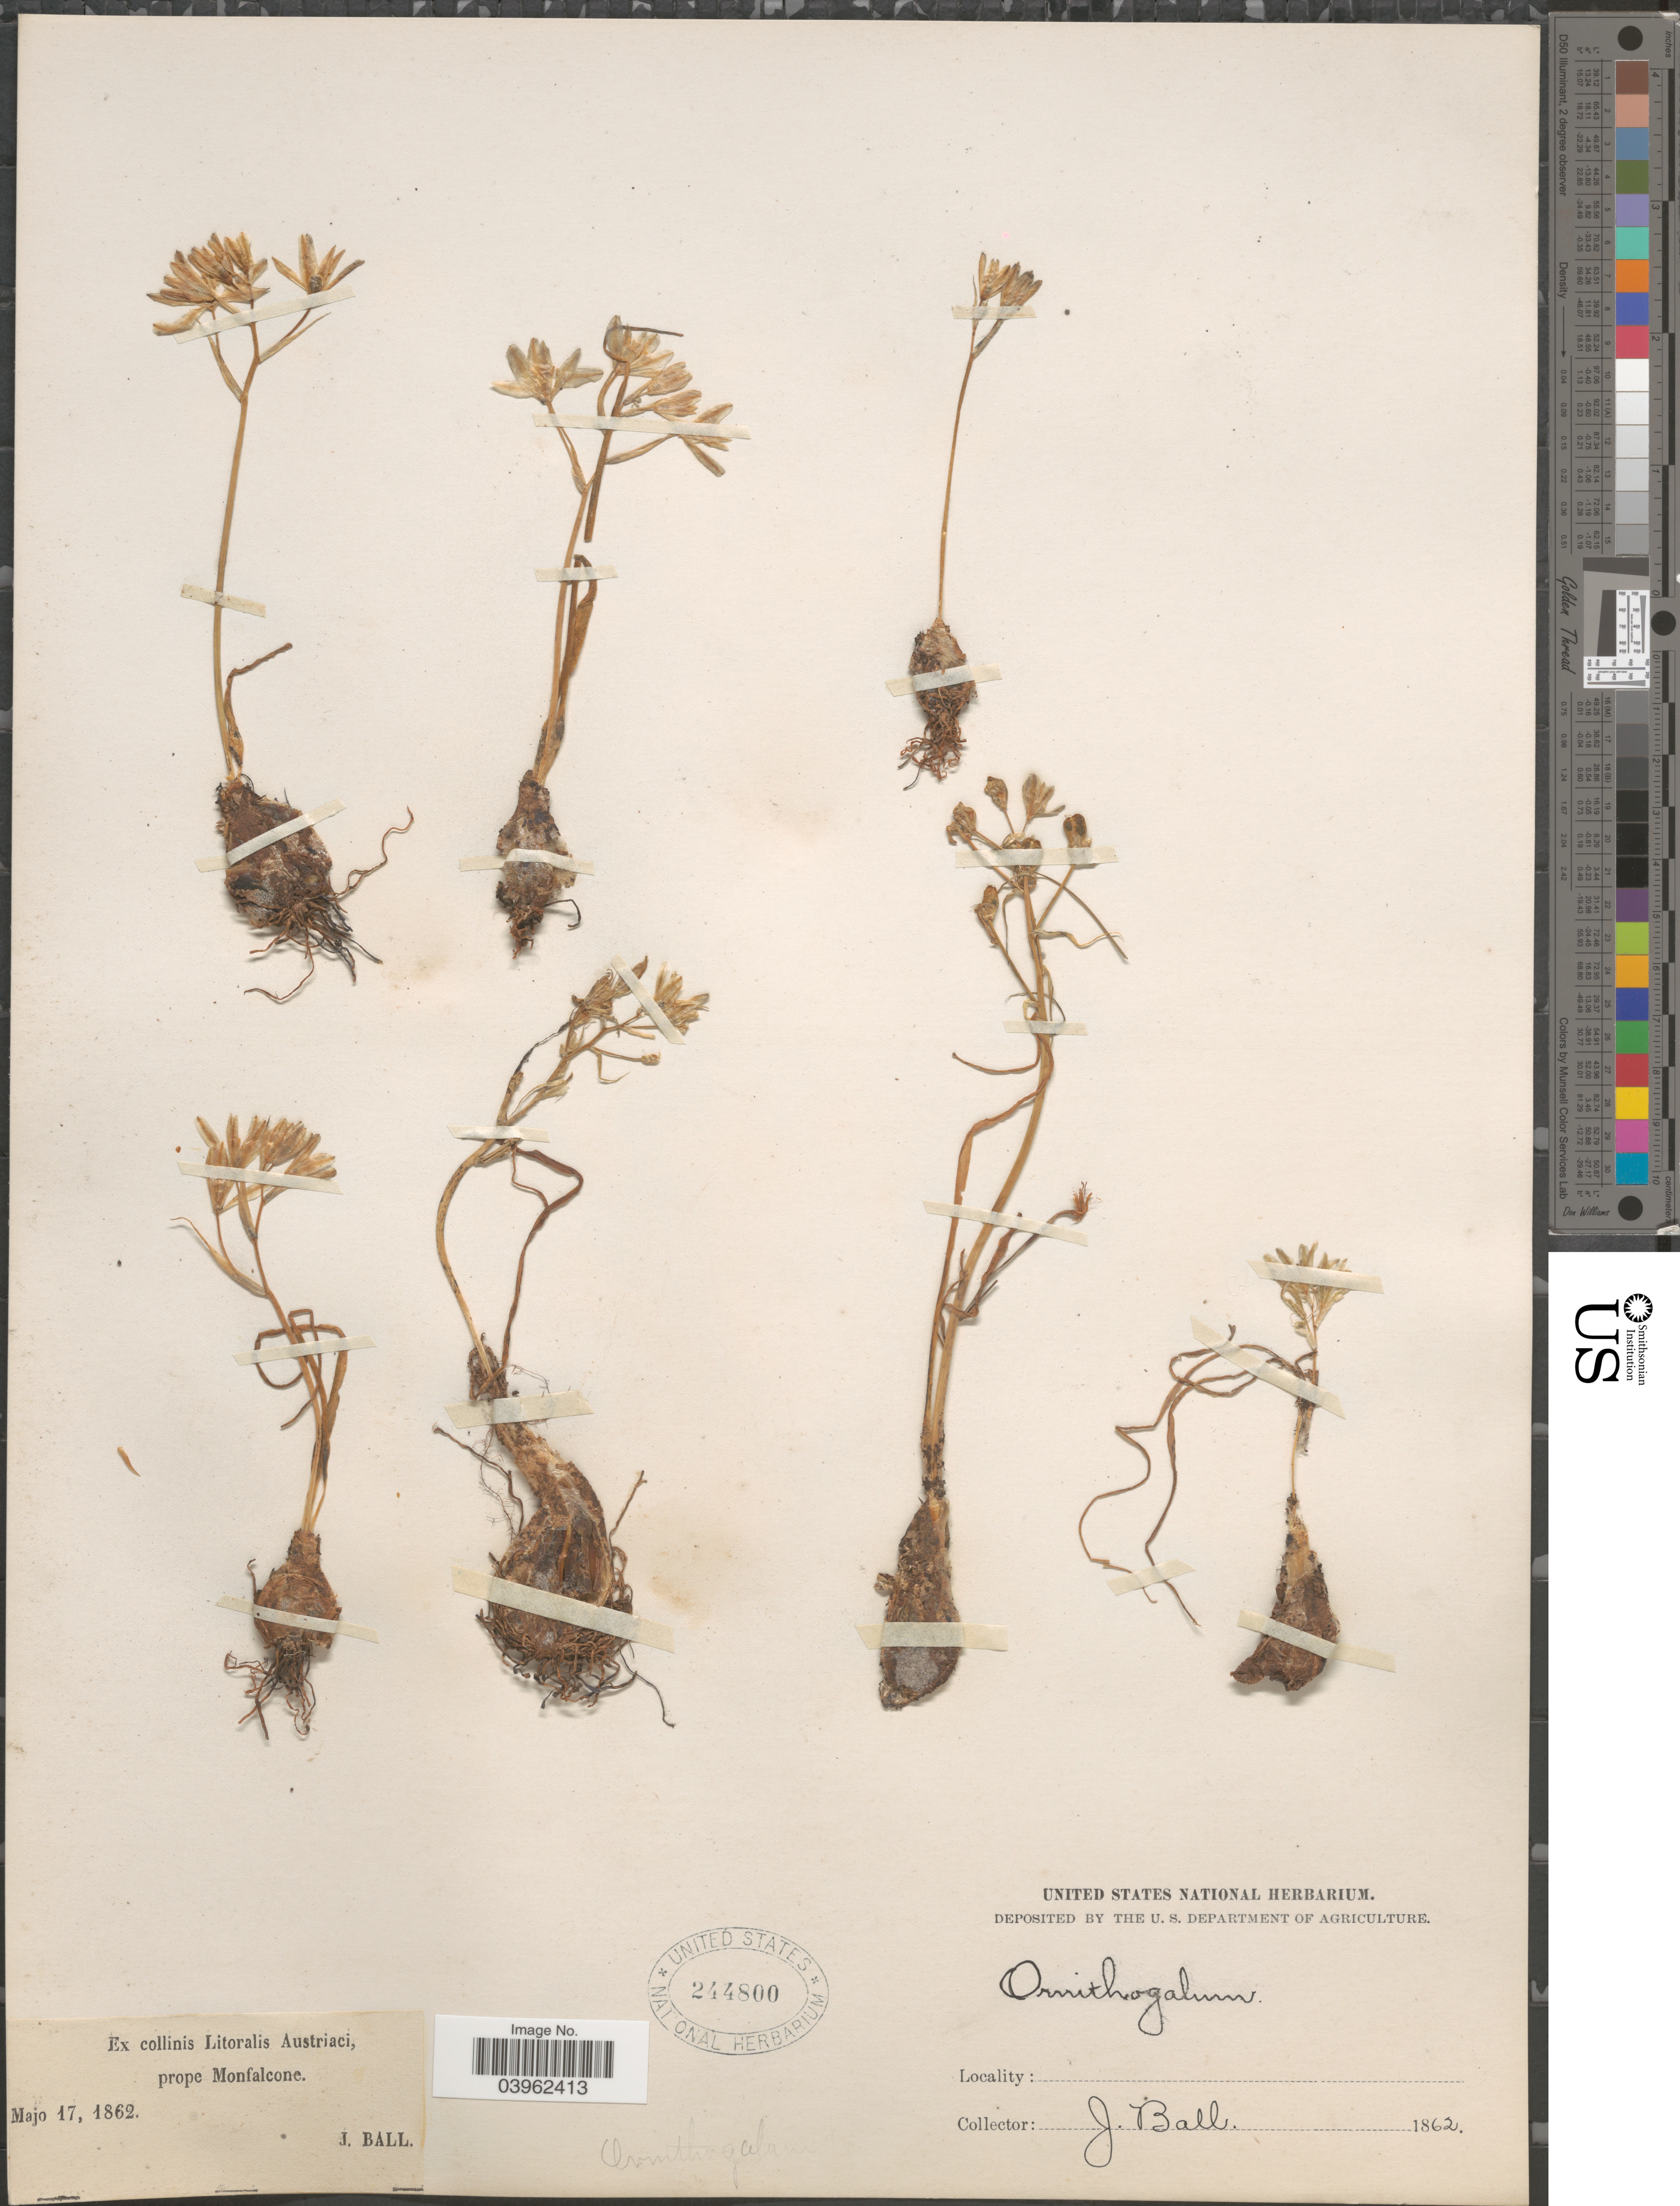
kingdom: Plantae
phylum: Tracheophyta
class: Liliopsida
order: Asparagales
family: Asparagaceae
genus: Ornithogalum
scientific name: Ornithogalum sp.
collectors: J. Ball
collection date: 1862-05-17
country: Italy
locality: Ex collinis Litoralis Austriaci, prope Monfalcone.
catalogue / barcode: US 244800